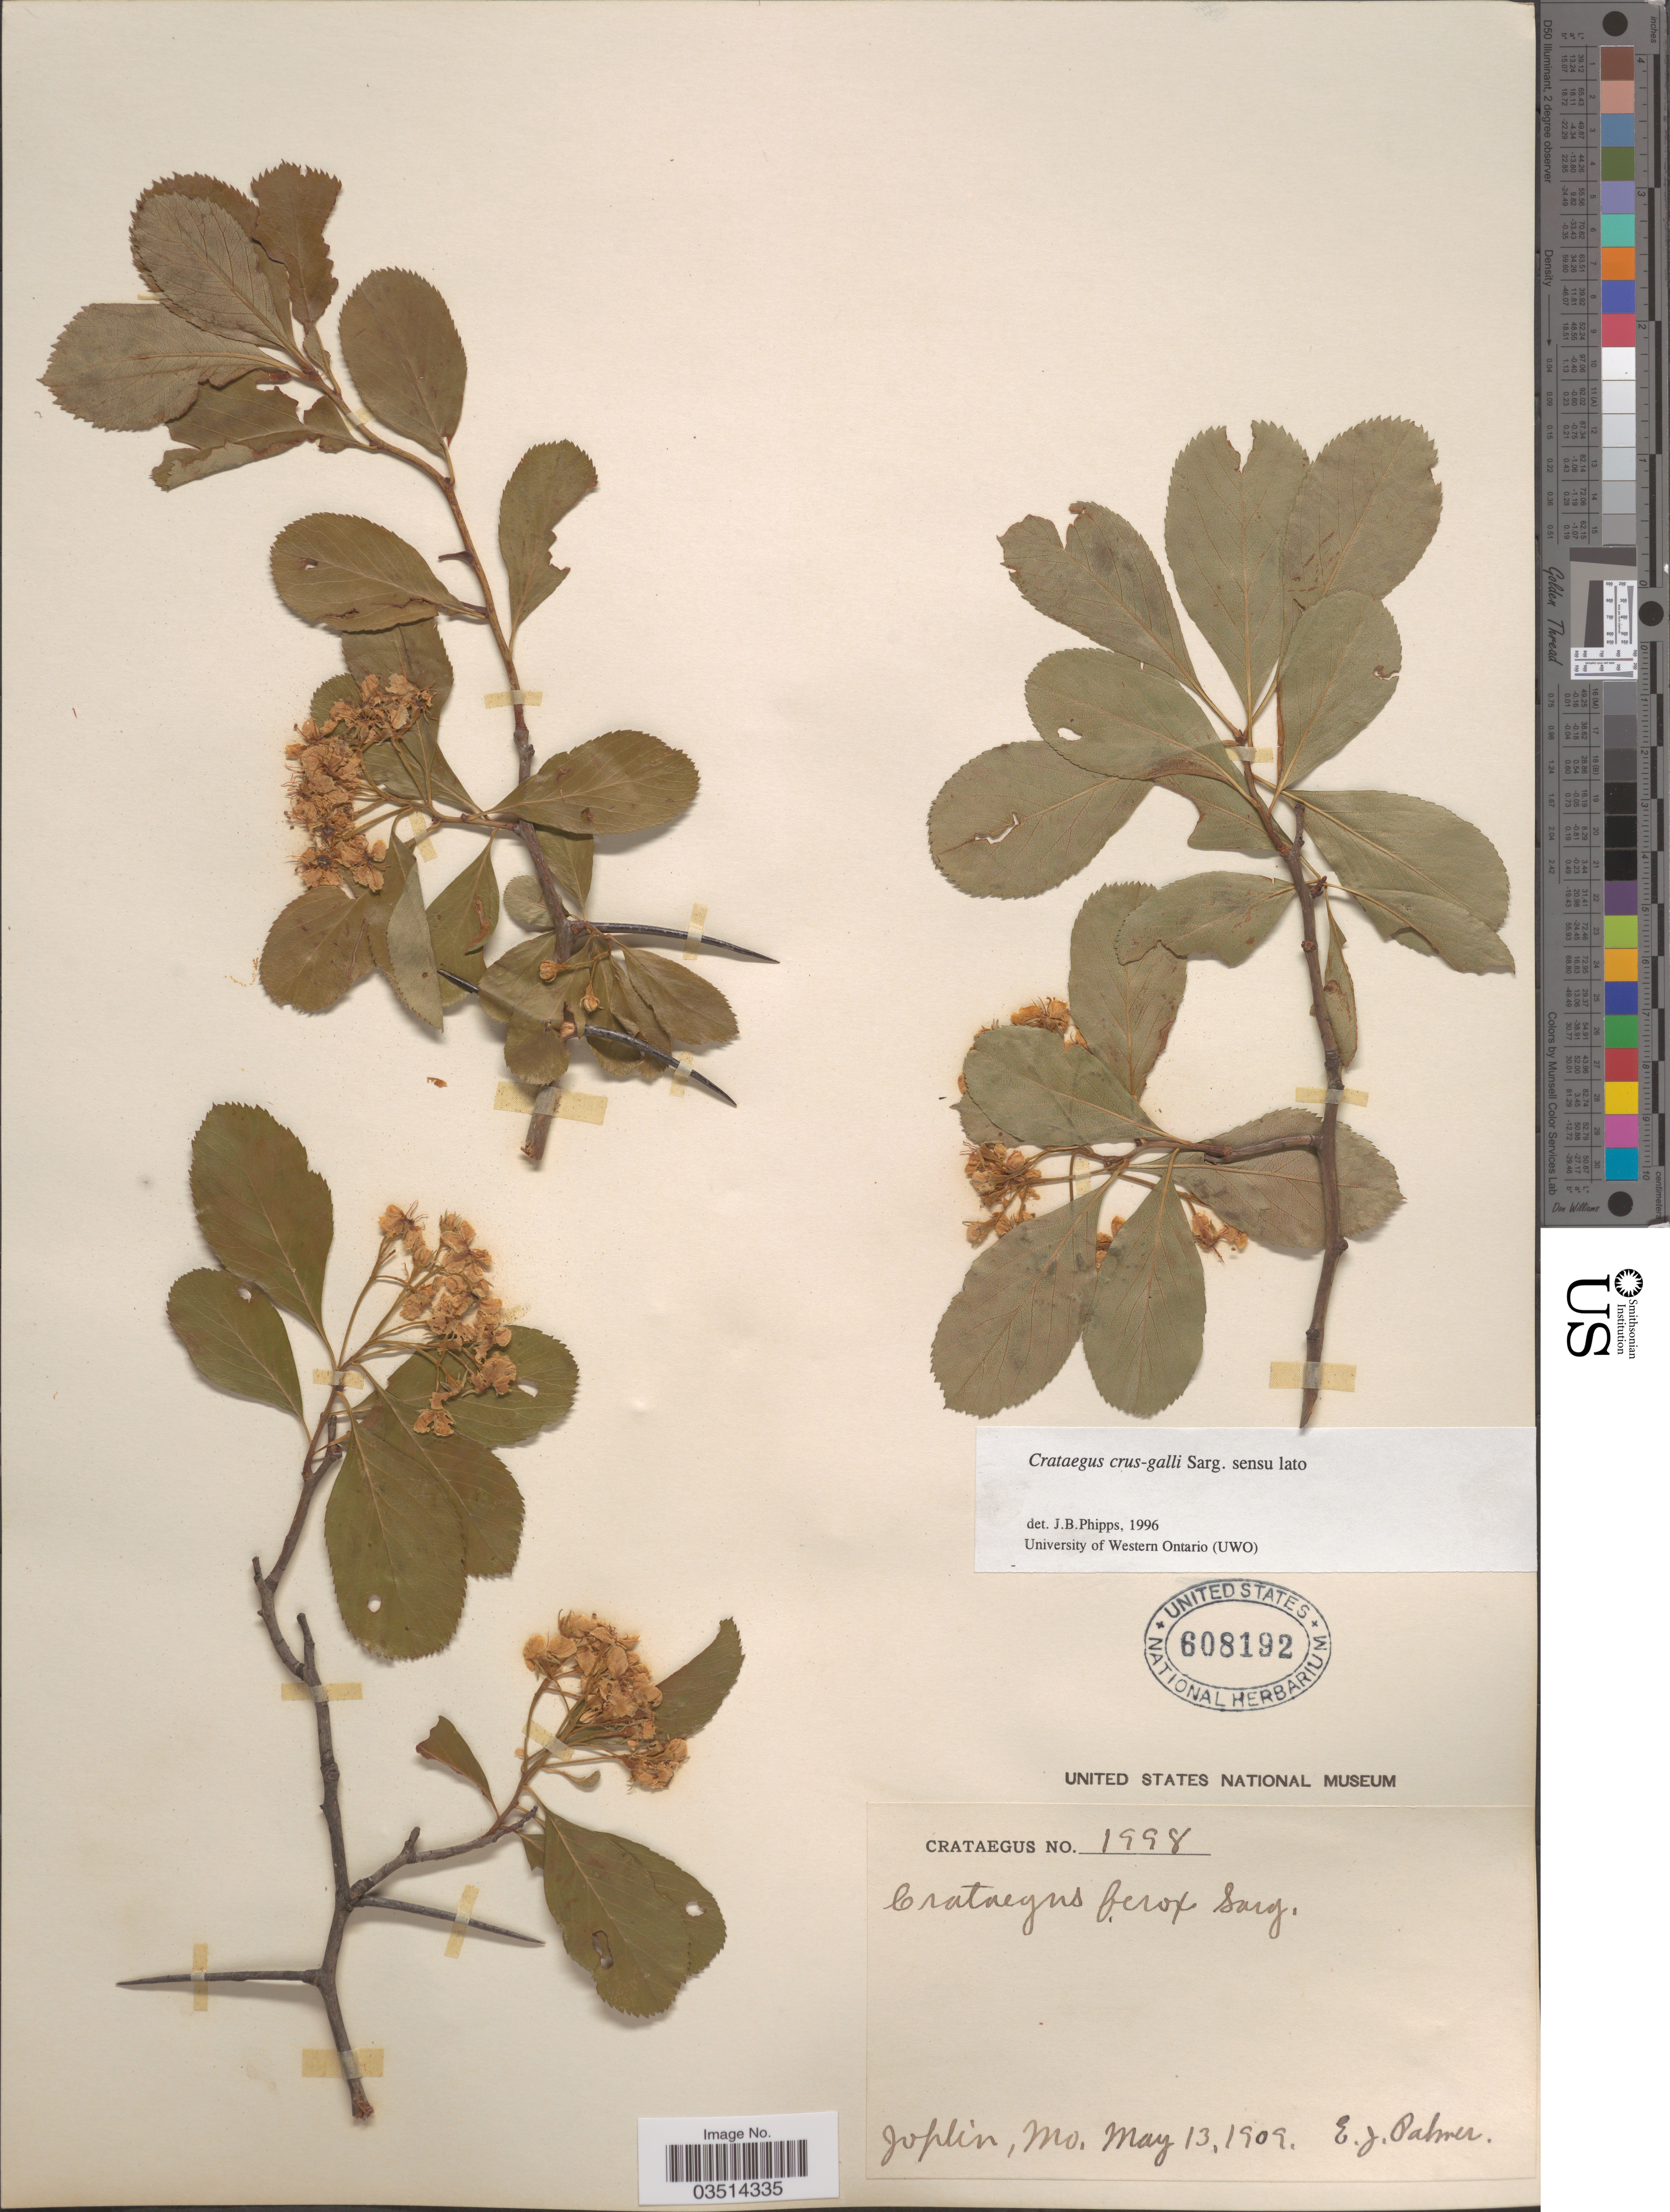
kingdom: Plantae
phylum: Tracheophyta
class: Magnoliopsida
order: Rosales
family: Rosaceae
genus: Crataegus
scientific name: Crataegus crus-galli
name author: L.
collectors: E. J. Palmer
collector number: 1998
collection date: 1909-05-13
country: United States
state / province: Missouri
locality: Joplin.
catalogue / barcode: US 608192